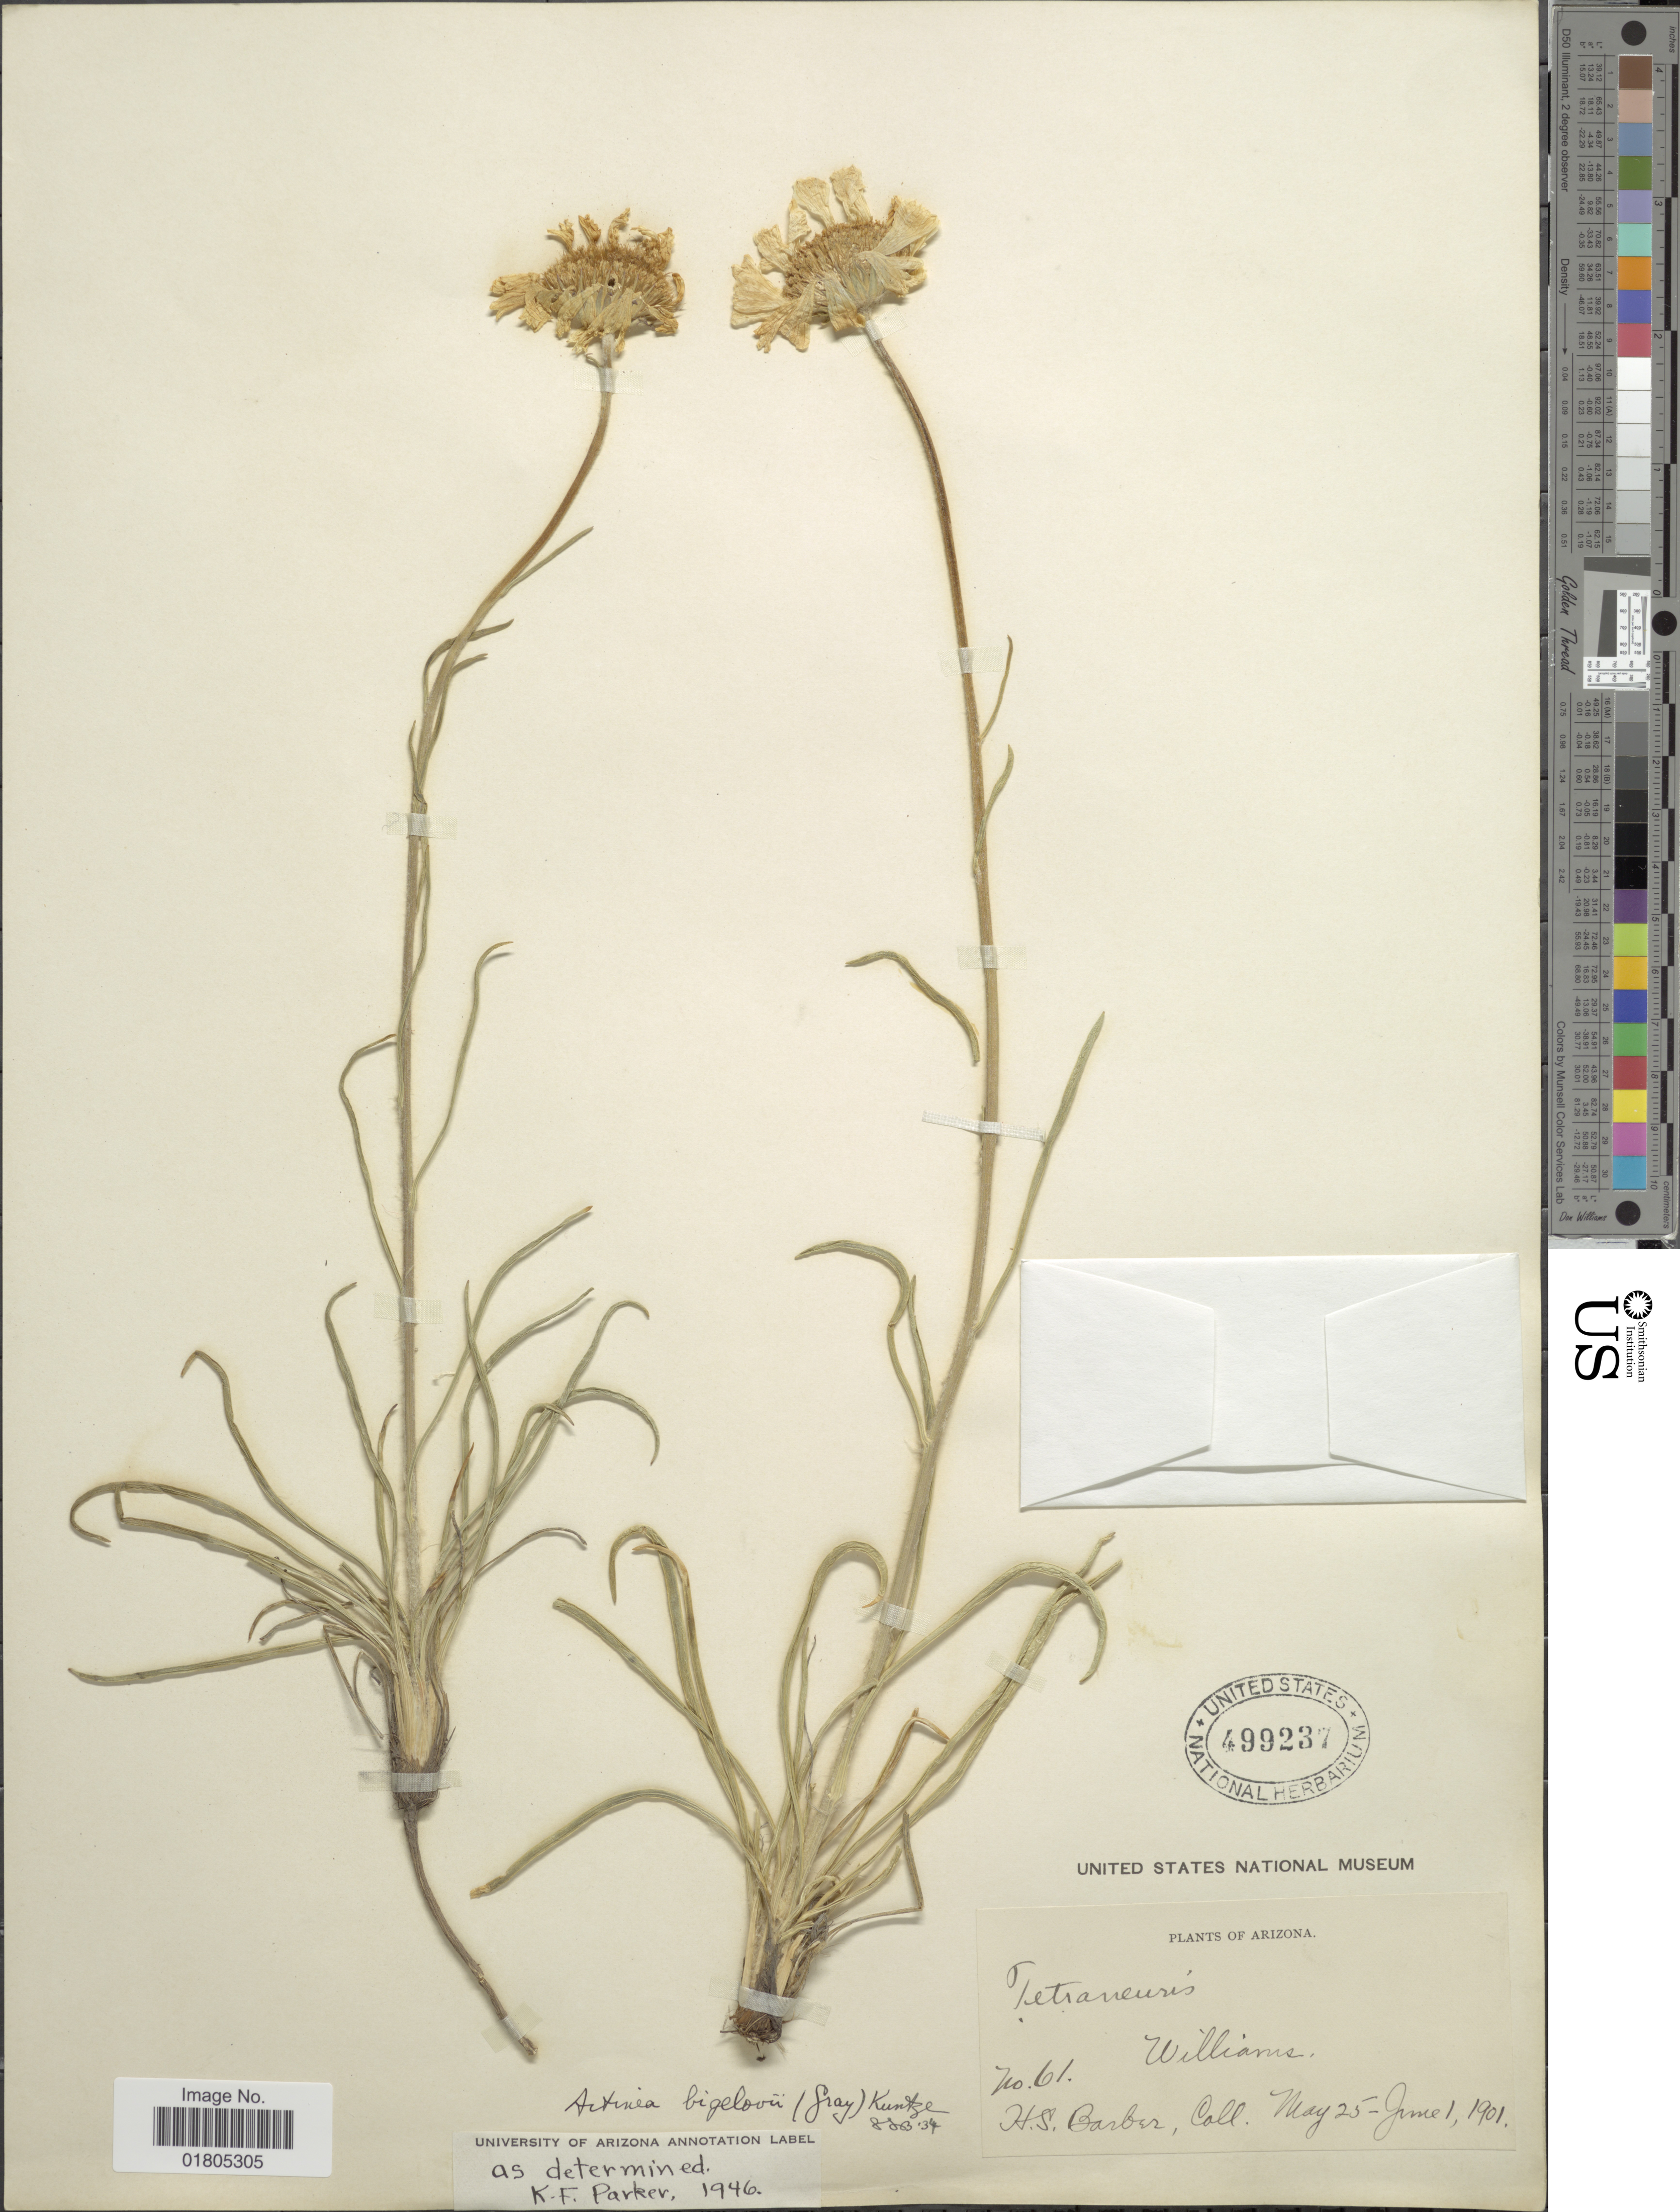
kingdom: Plantae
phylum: Tracheophyta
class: Magnoliopsida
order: Asterales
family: Asteraceae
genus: Actinea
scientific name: Actinea bigelovii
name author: (A. Gray) Kuntze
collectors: H. Barber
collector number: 61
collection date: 1901-05-25/1901-06-01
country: United States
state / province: Arizona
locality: Williams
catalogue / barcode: US 499237